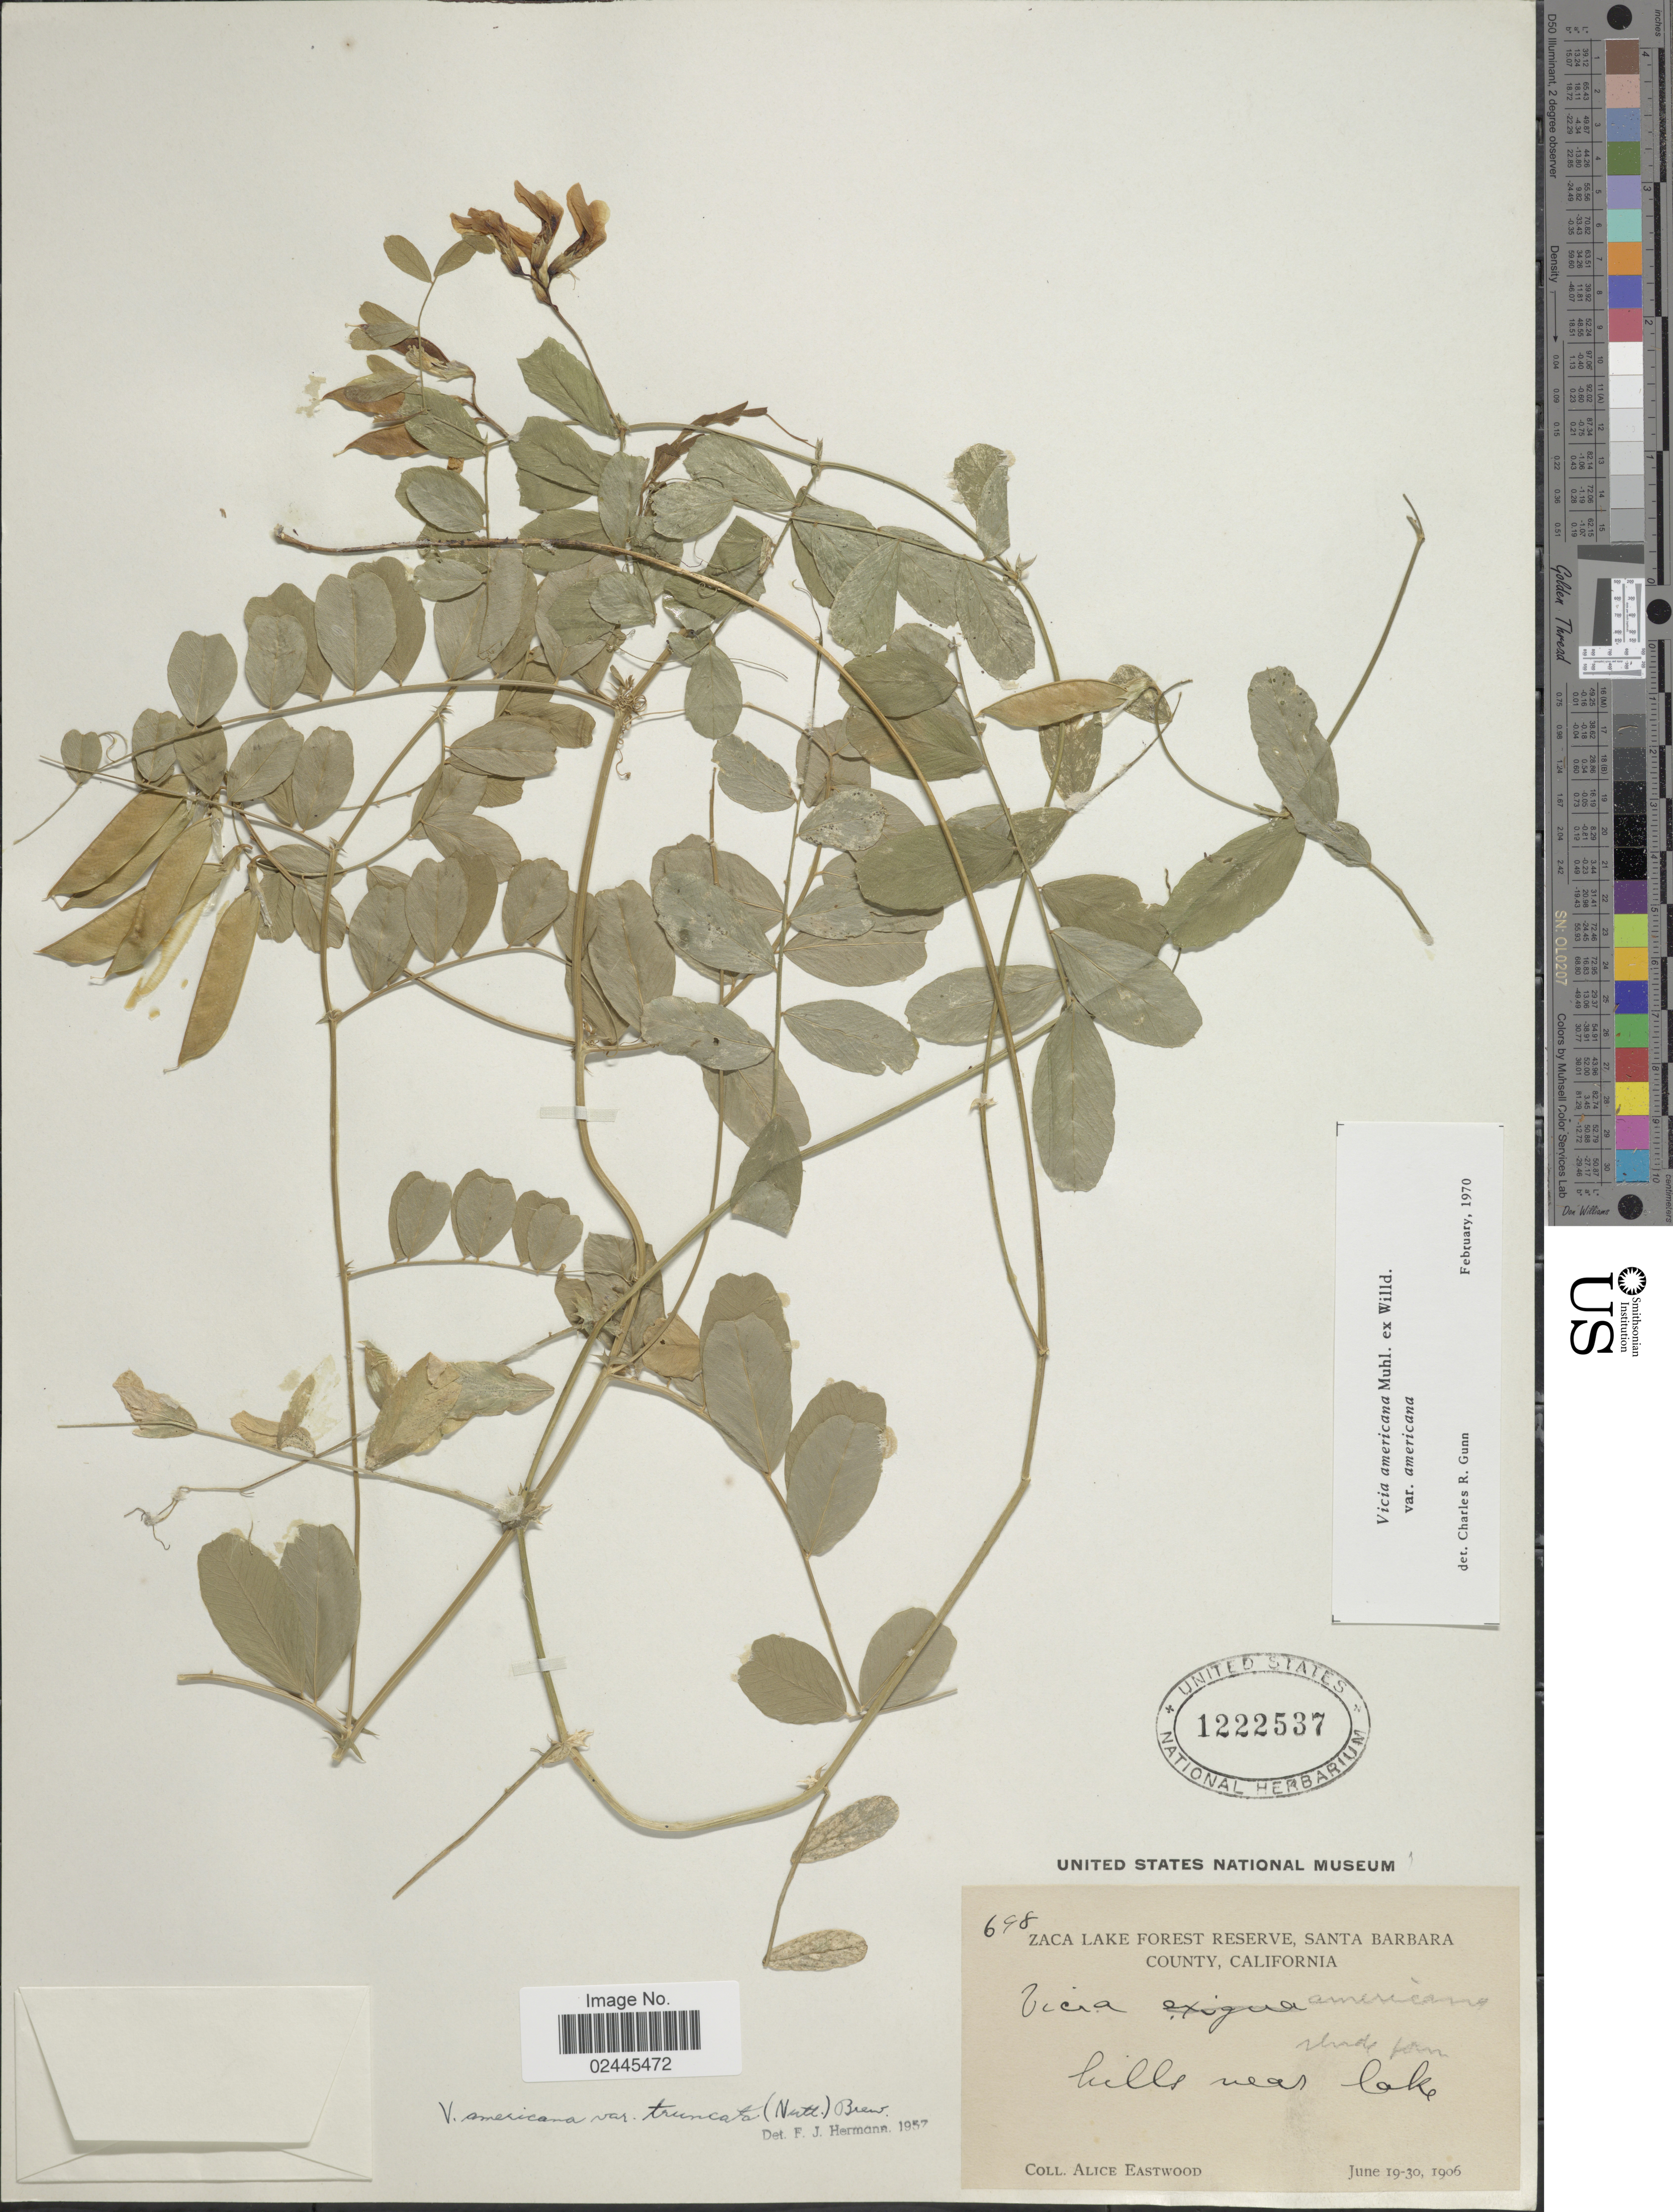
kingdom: Plantae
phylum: Tracheophyta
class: Magnoliopsida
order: Fabales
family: Fabaceae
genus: Vicia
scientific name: Vicia americana var. americana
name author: Muhl. ex Willd.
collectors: A. Eastwood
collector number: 698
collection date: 1906-06-19/1906-06-30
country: United States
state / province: California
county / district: Santa Barbara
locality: Zaca Lake Forest Reserve, Santa Barbara County, California. Hills near lake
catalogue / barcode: US 1222537